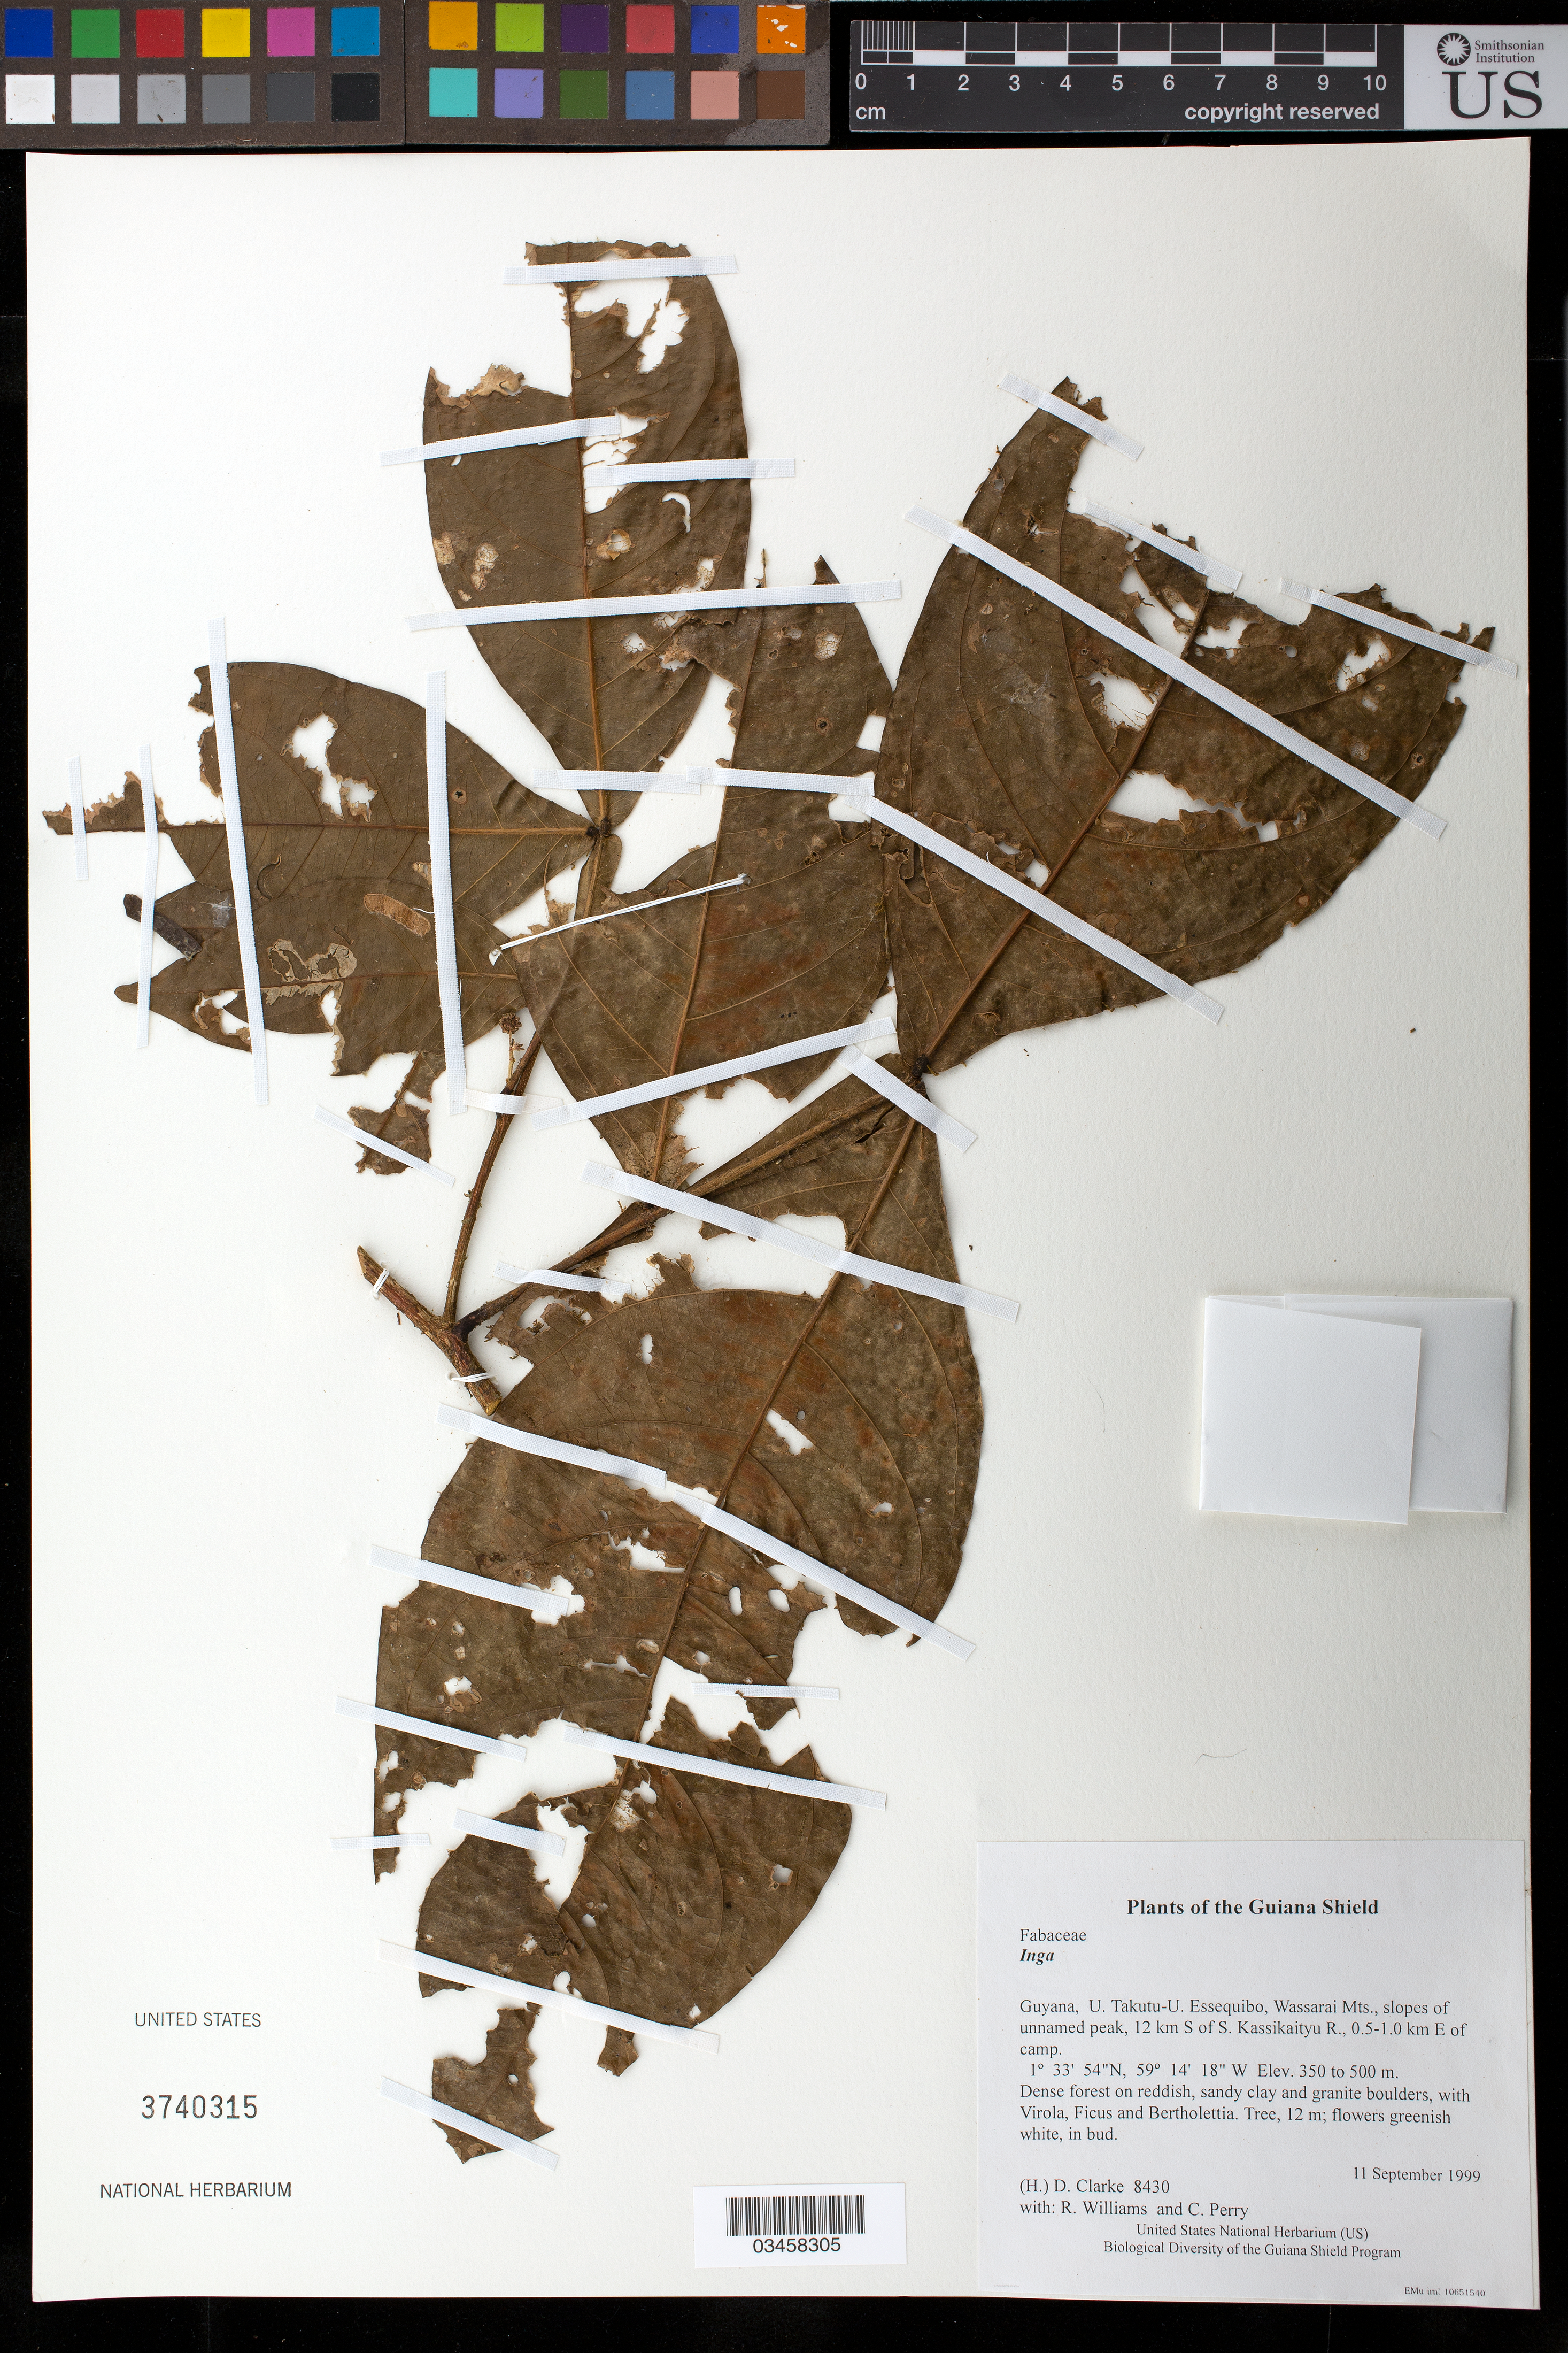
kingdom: Plantae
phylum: Tracheophyta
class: Magnoliopsida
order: Fabales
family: Fabaceae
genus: Inga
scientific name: Inga sp.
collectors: H. D. Clarke, R. Williams & C. Perry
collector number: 8430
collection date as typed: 11 September 1999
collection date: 1999-09-11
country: Guyana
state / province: U. Takutu-U. Essequibo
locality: Wassarai Mts., slopes of unnamed peak, 12 km S of S. Kassikaityu R., 0.5-1.0 km E of camp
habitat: Dense forest on reddish, sandy clay and granite boulders, with Virola, Ficus and Bertholettia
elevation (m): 350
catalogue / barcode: US 3740315